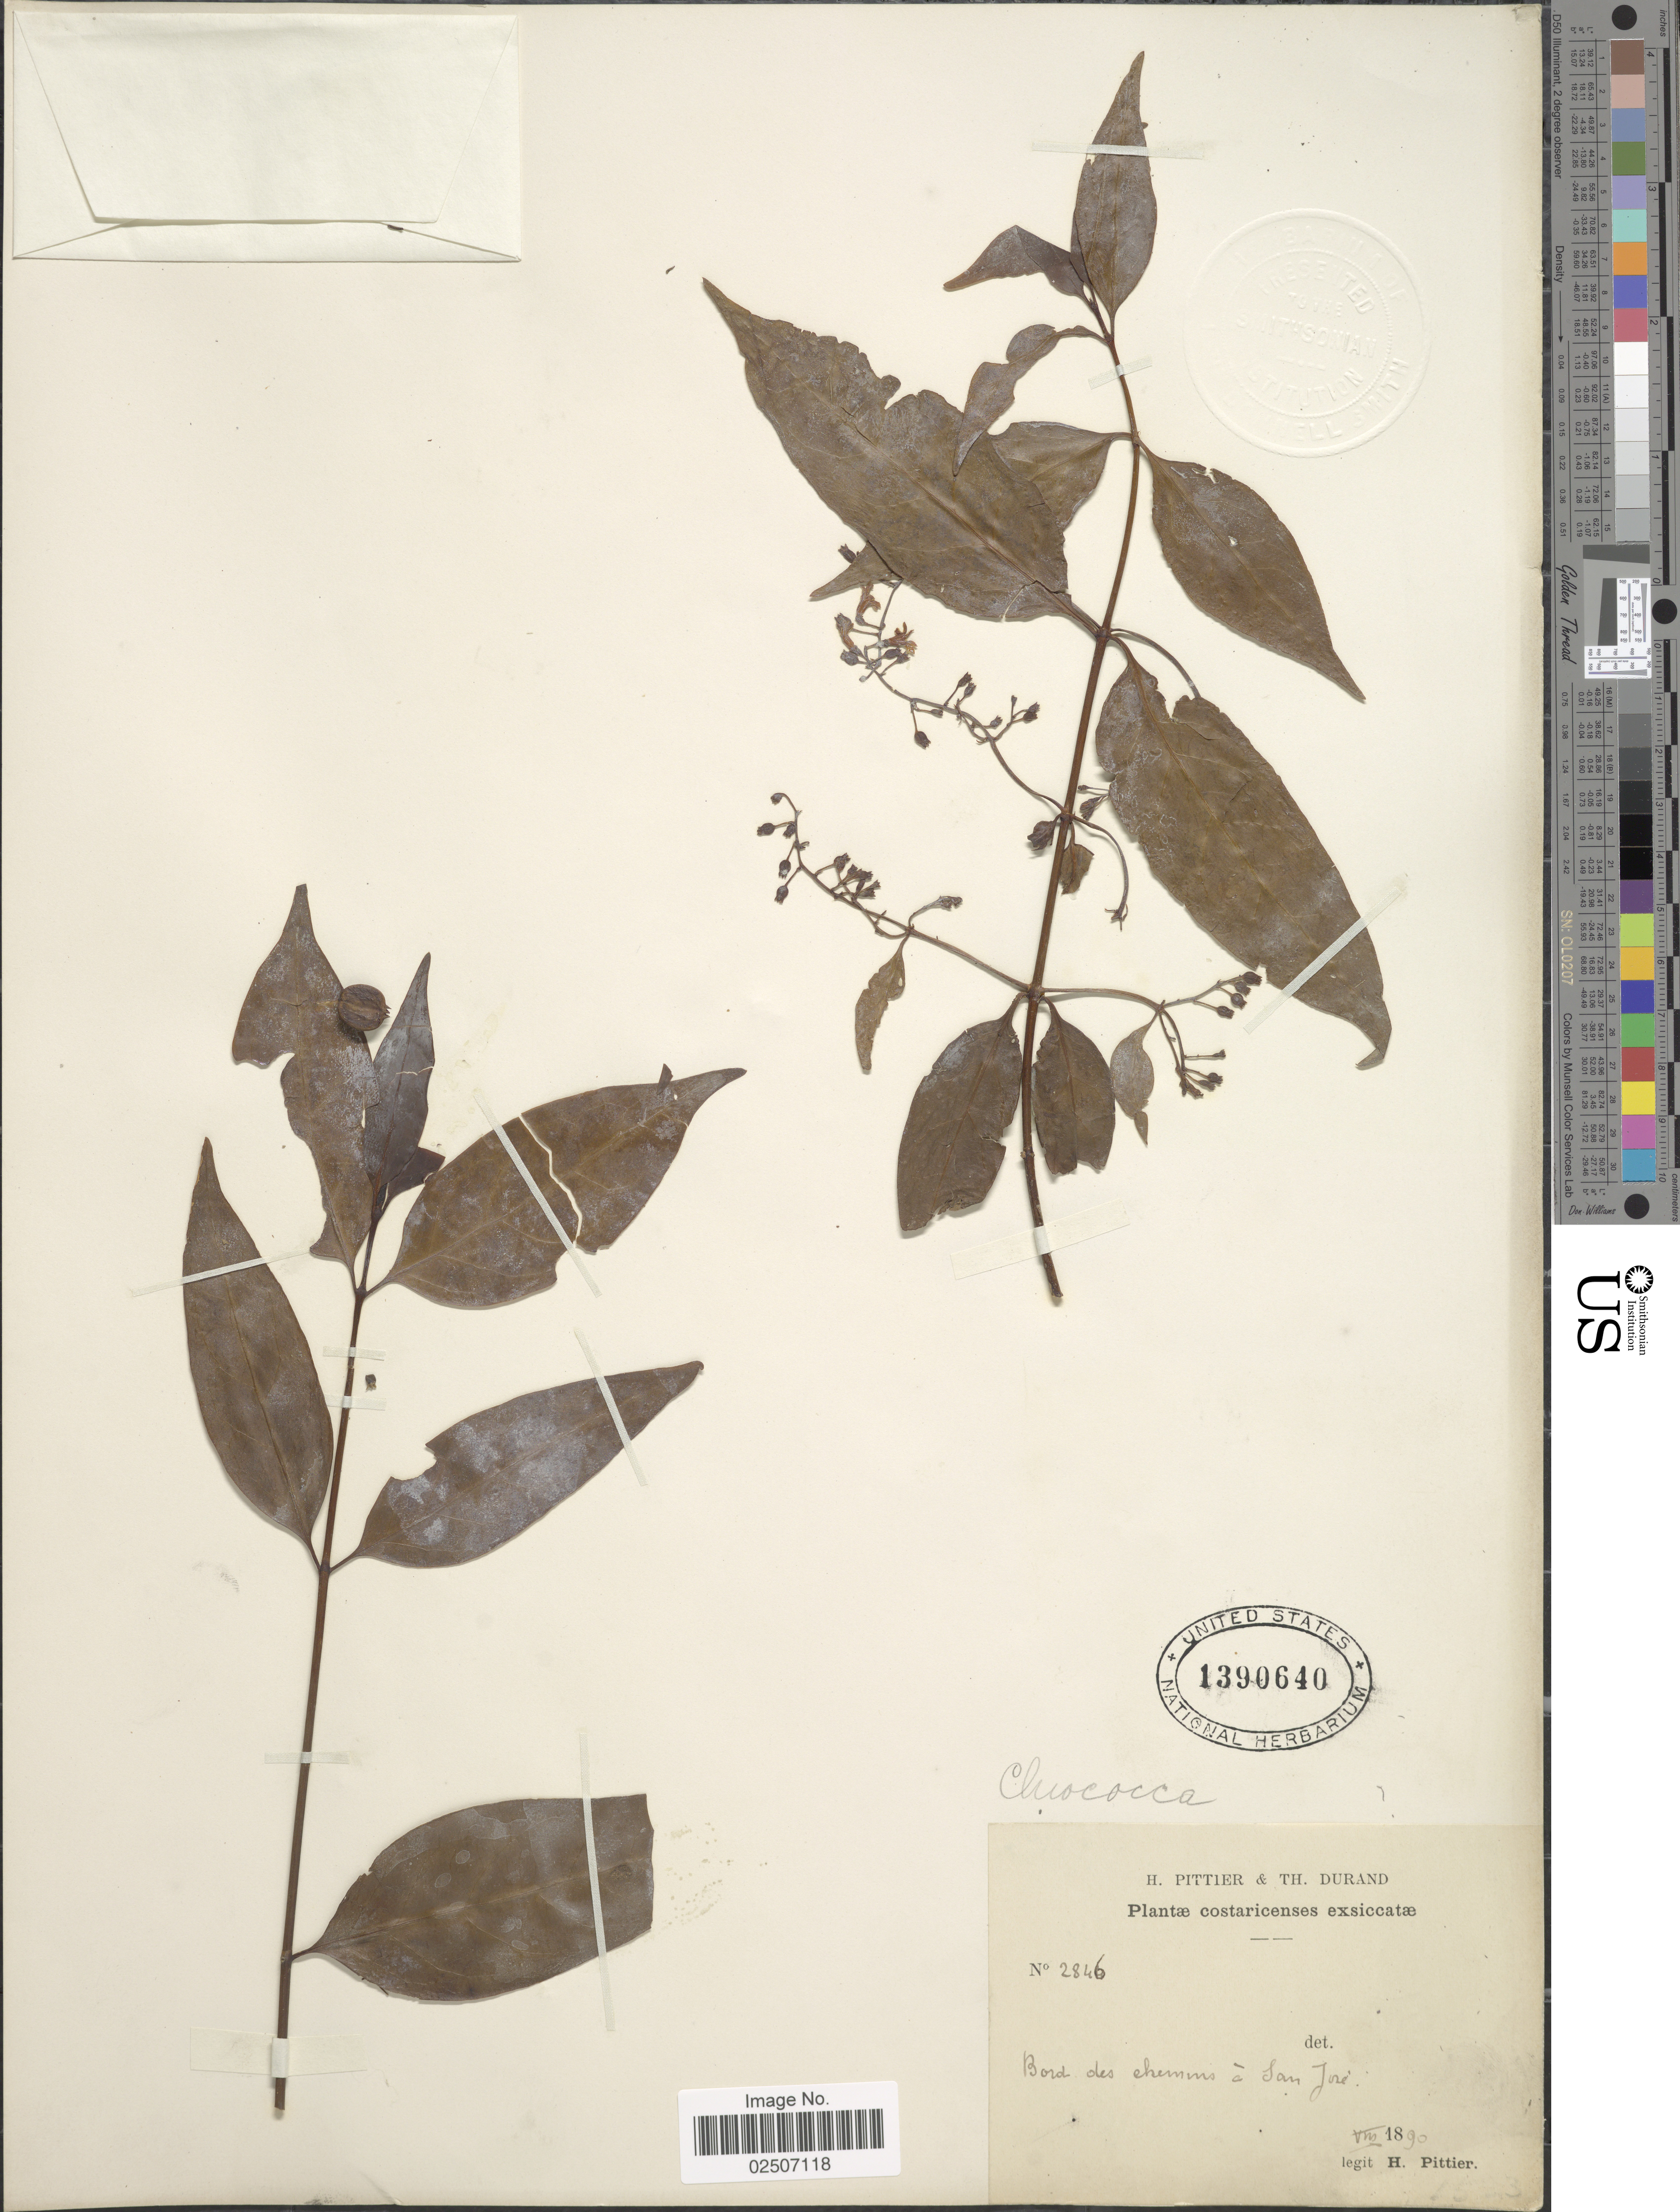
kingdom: Plantae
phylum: Tracheophyta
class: Magnoliopsida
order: Gentianales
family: Rubiaceae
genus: Chiococca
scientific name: Chiococca alba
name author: (L.) Hitchc.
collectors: H. F. Pittier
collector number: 2846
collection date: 1890-08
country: Costa Rica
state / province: San José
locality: Bord des chemins á San José [roadside at San José]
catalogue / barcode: US 1390640